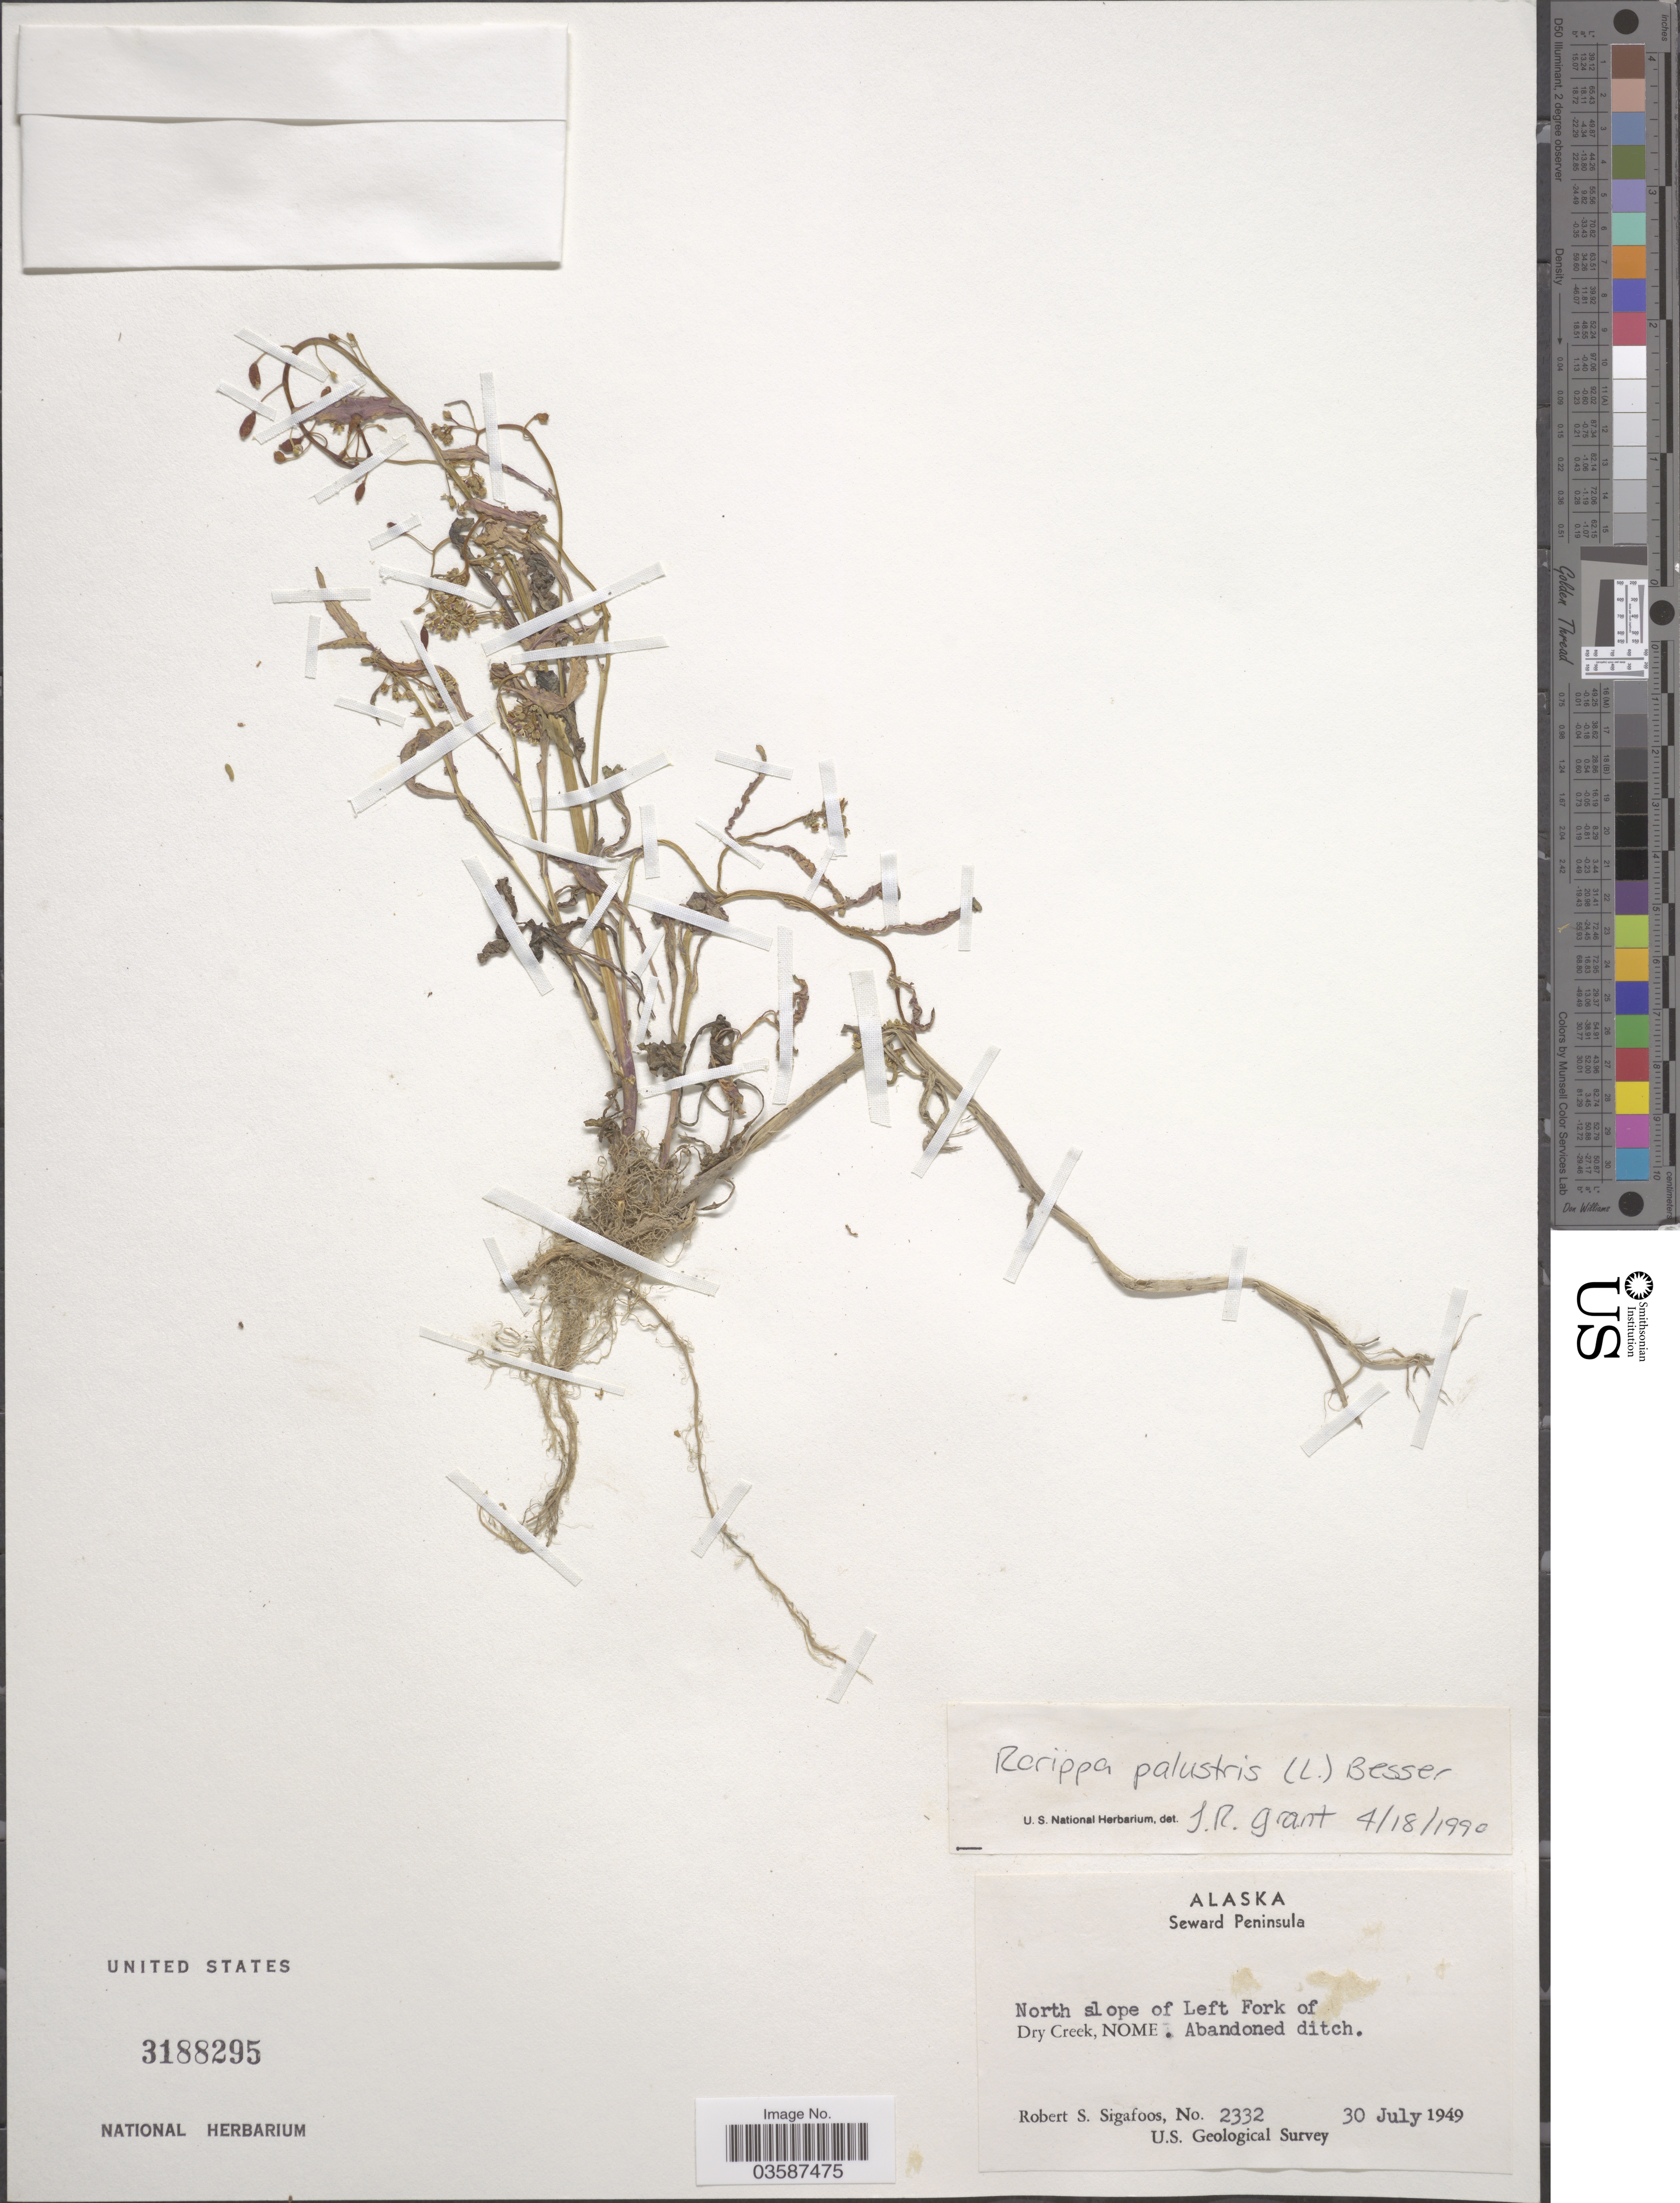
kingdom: Plantae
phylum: Tracheophyta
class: Magnoliopsida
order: Brassicales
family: Brassicaceae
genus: Rorippa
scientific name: Rorippa palustris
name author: (L.) Besser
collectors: R. Sigafoos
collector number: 2332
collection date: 1949-07-30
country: United States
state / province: Alaska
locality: Seward Peninsula. North slope of Left Fork of Dry Creek, Nome. Abandoned ditch.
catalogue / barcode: US 3188295